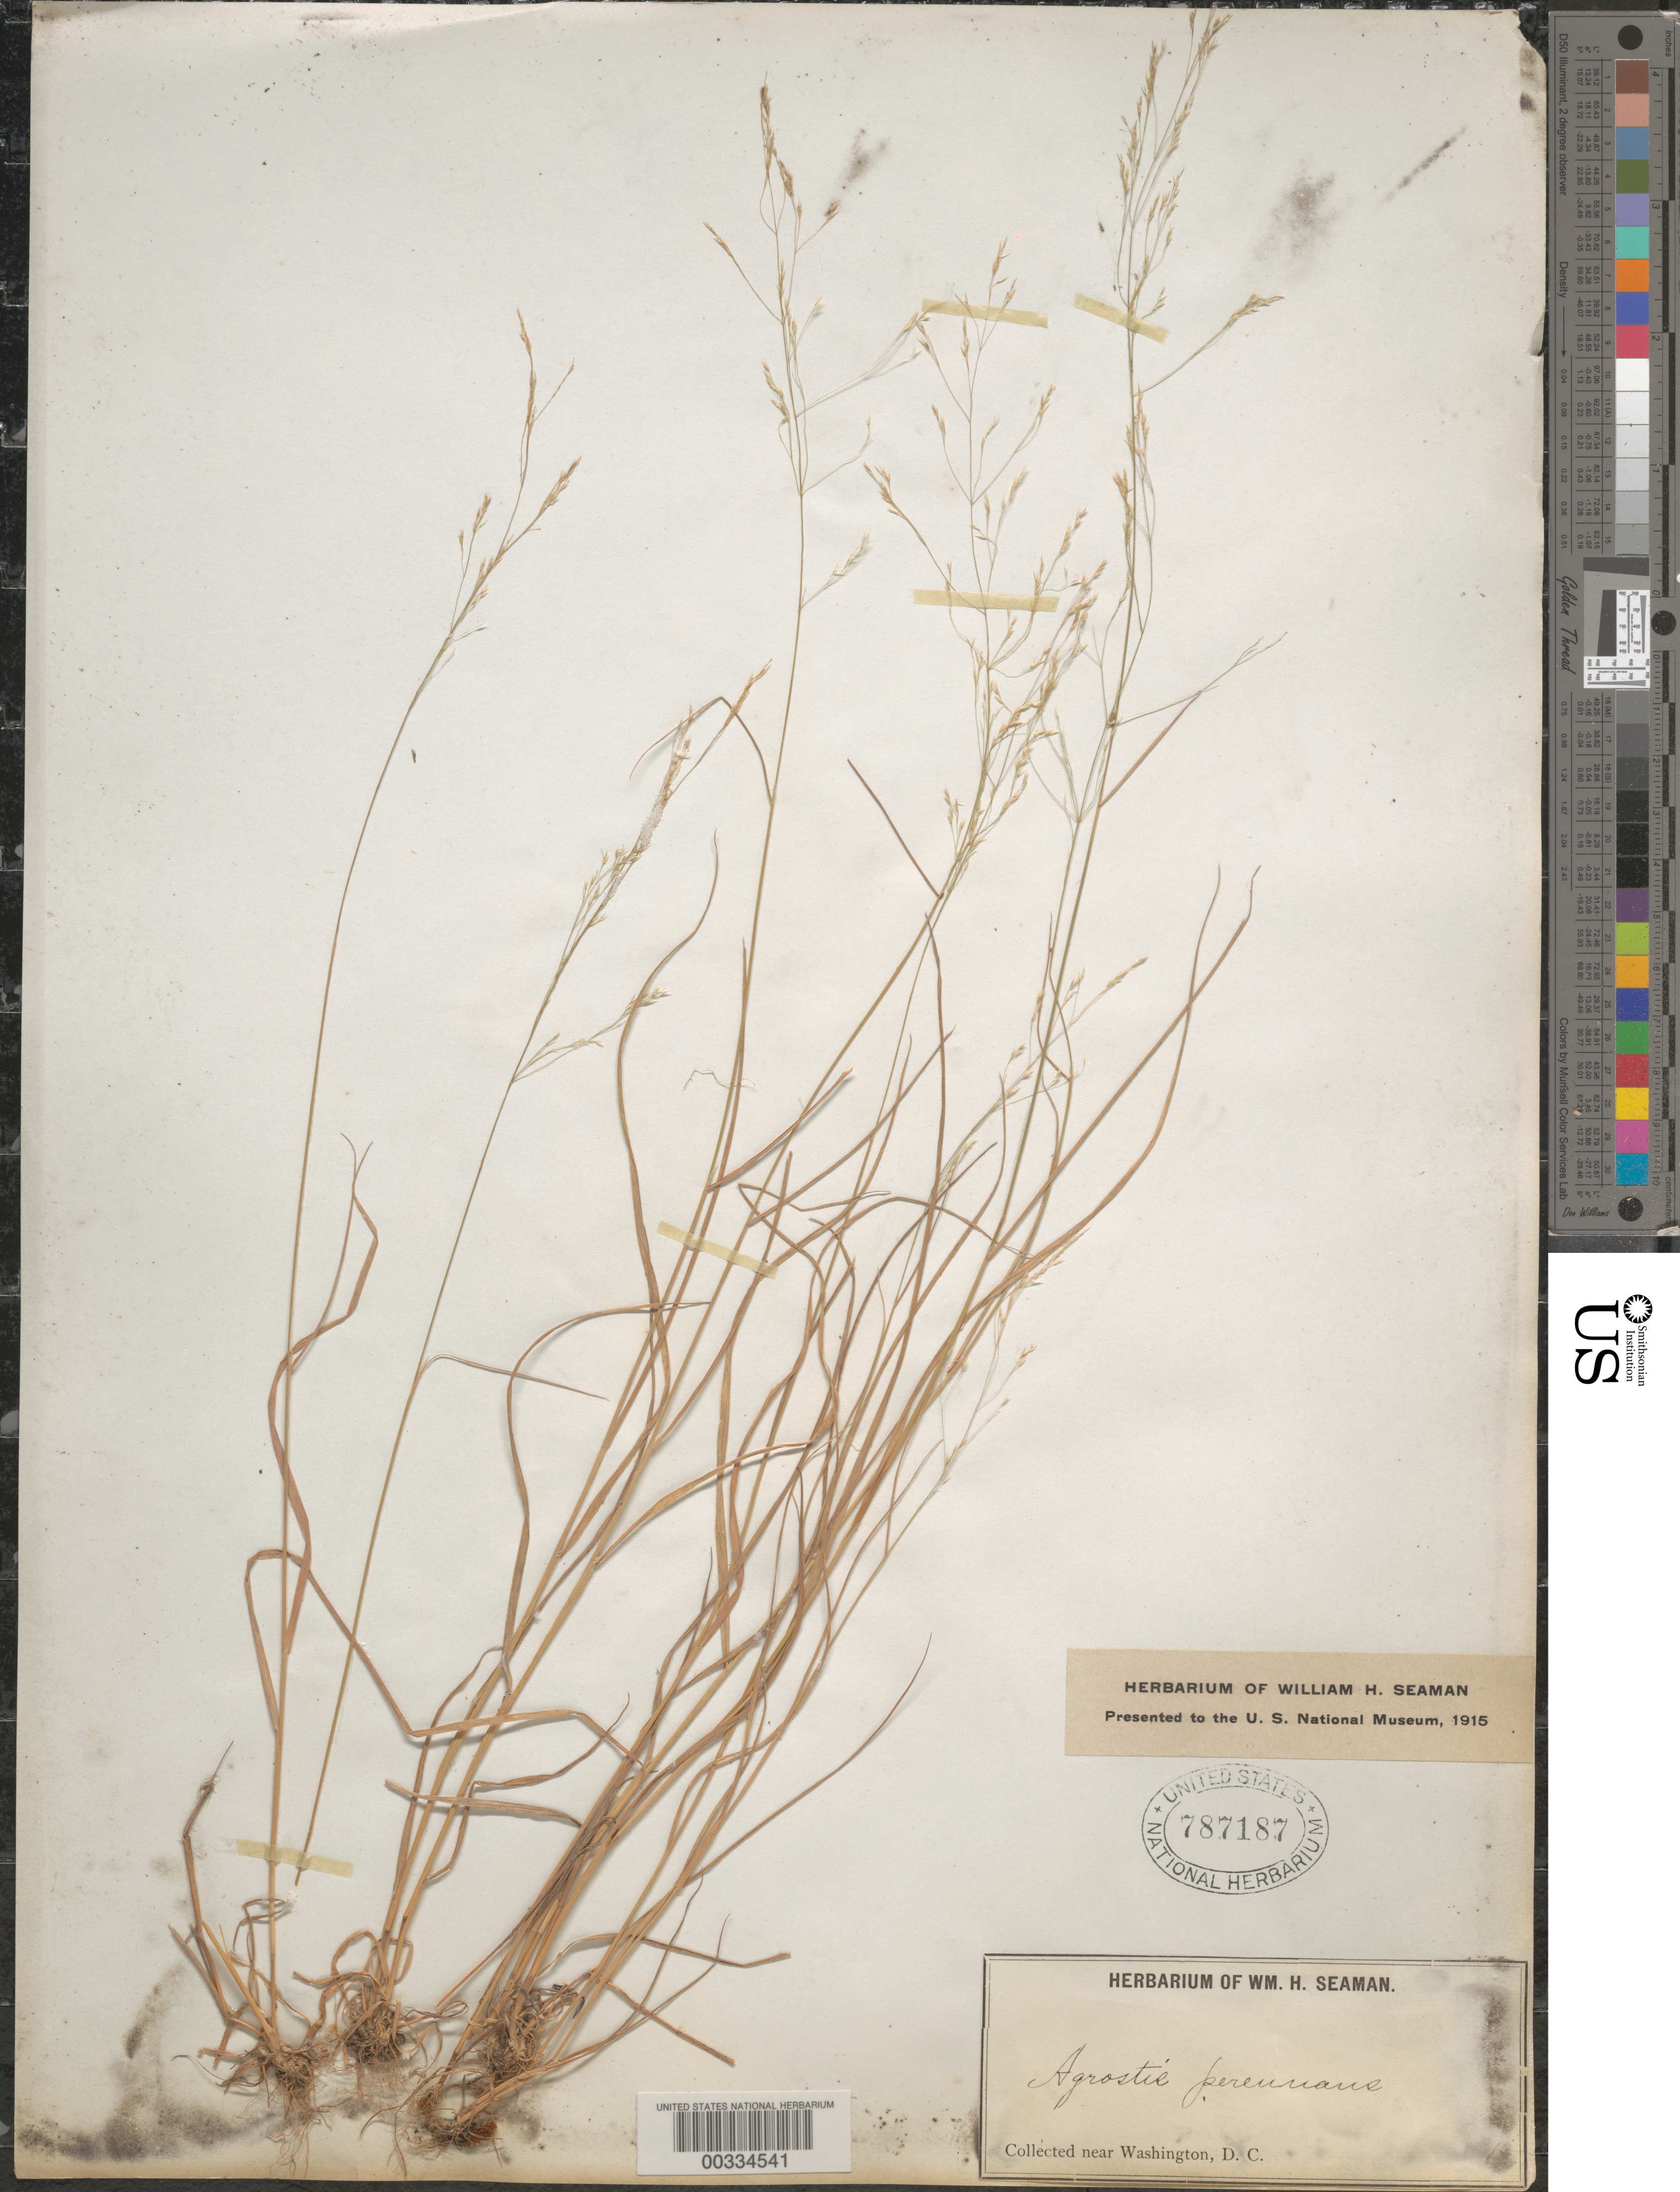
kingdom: Plantae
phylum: Tracheophyta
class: Liliopsida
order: Poales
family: Poaceae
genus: Agrostis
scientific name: Agrostis perennans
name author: (Walter) Tuck.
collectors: W. Seaman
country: United States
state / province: District of Columbia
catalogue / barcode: US 787187